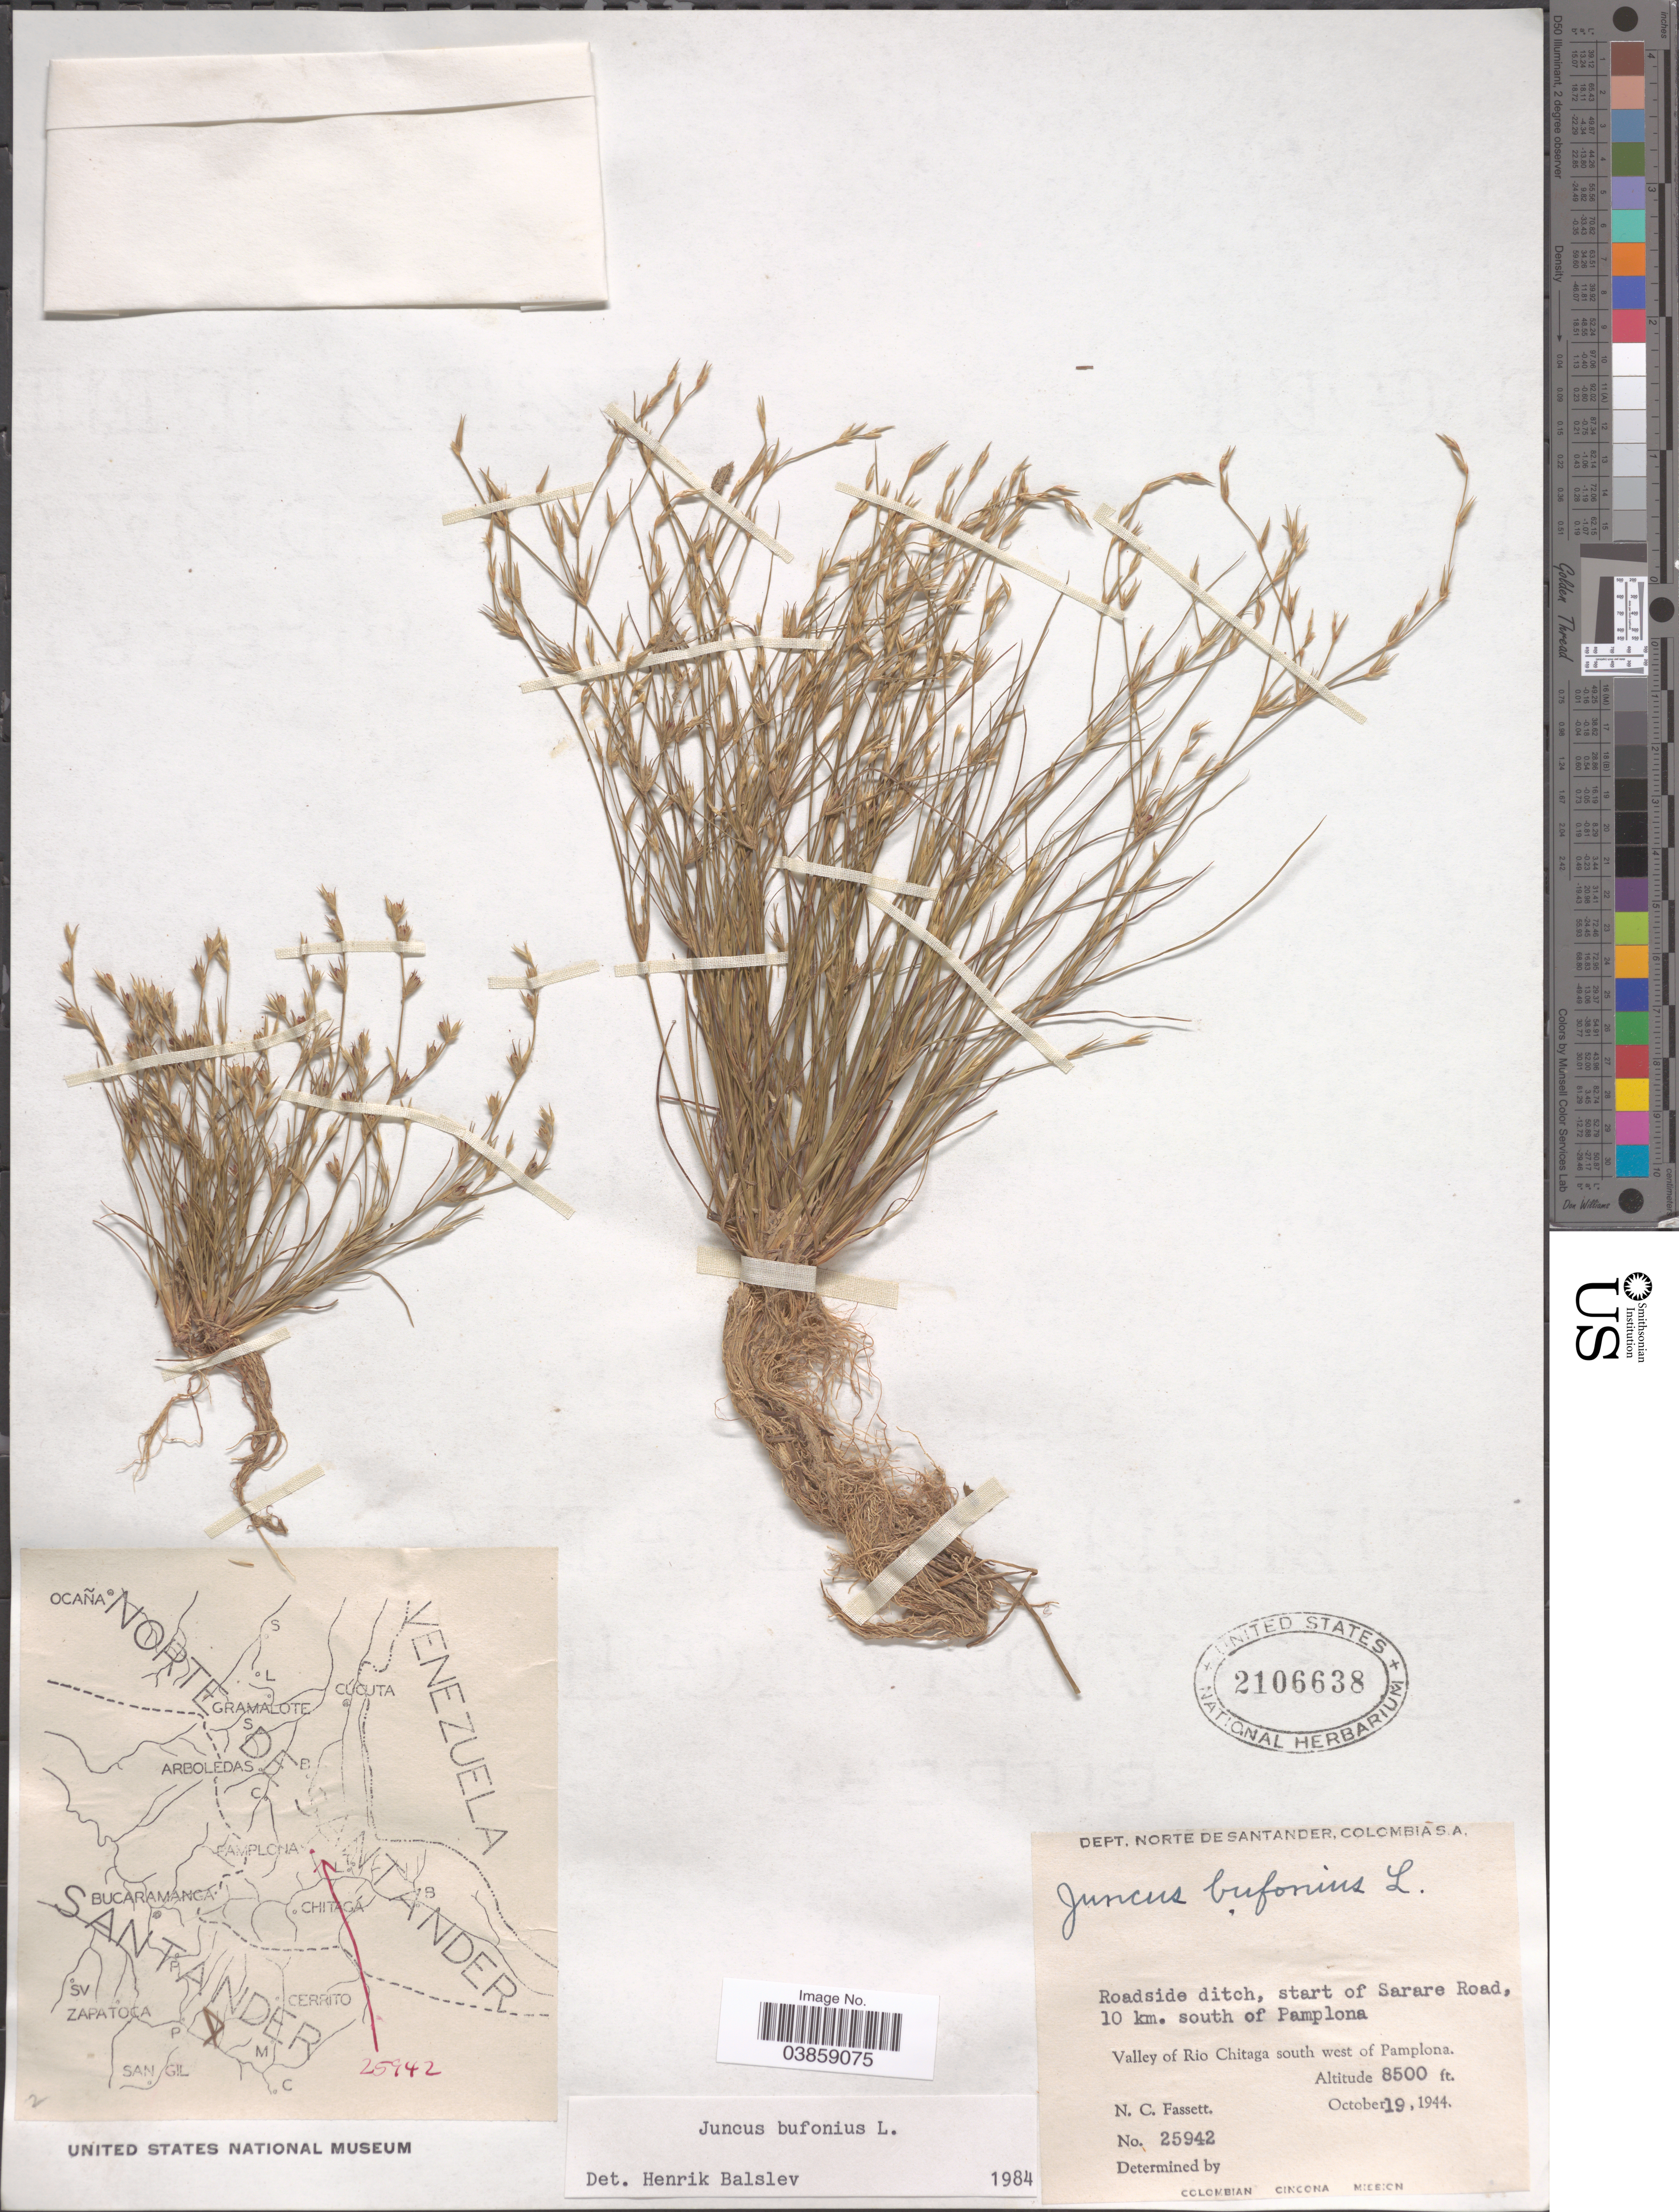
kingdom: Plantae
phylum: Tracheophyta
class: Liliopsida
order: Poales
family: Juncaceae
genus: Juncus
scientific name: Juncus bufonius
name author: L.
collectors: N. C. Fassett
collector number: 25942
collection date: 1944-10-19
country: Colombia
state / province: Norte de Santander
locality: Dept. Norte de Santander. Start of Sarare Road, 10 km. south of Pamplona. Valley of Rio Chitaga south west of Pamplona.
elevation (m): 2591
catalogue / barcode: US 2106638